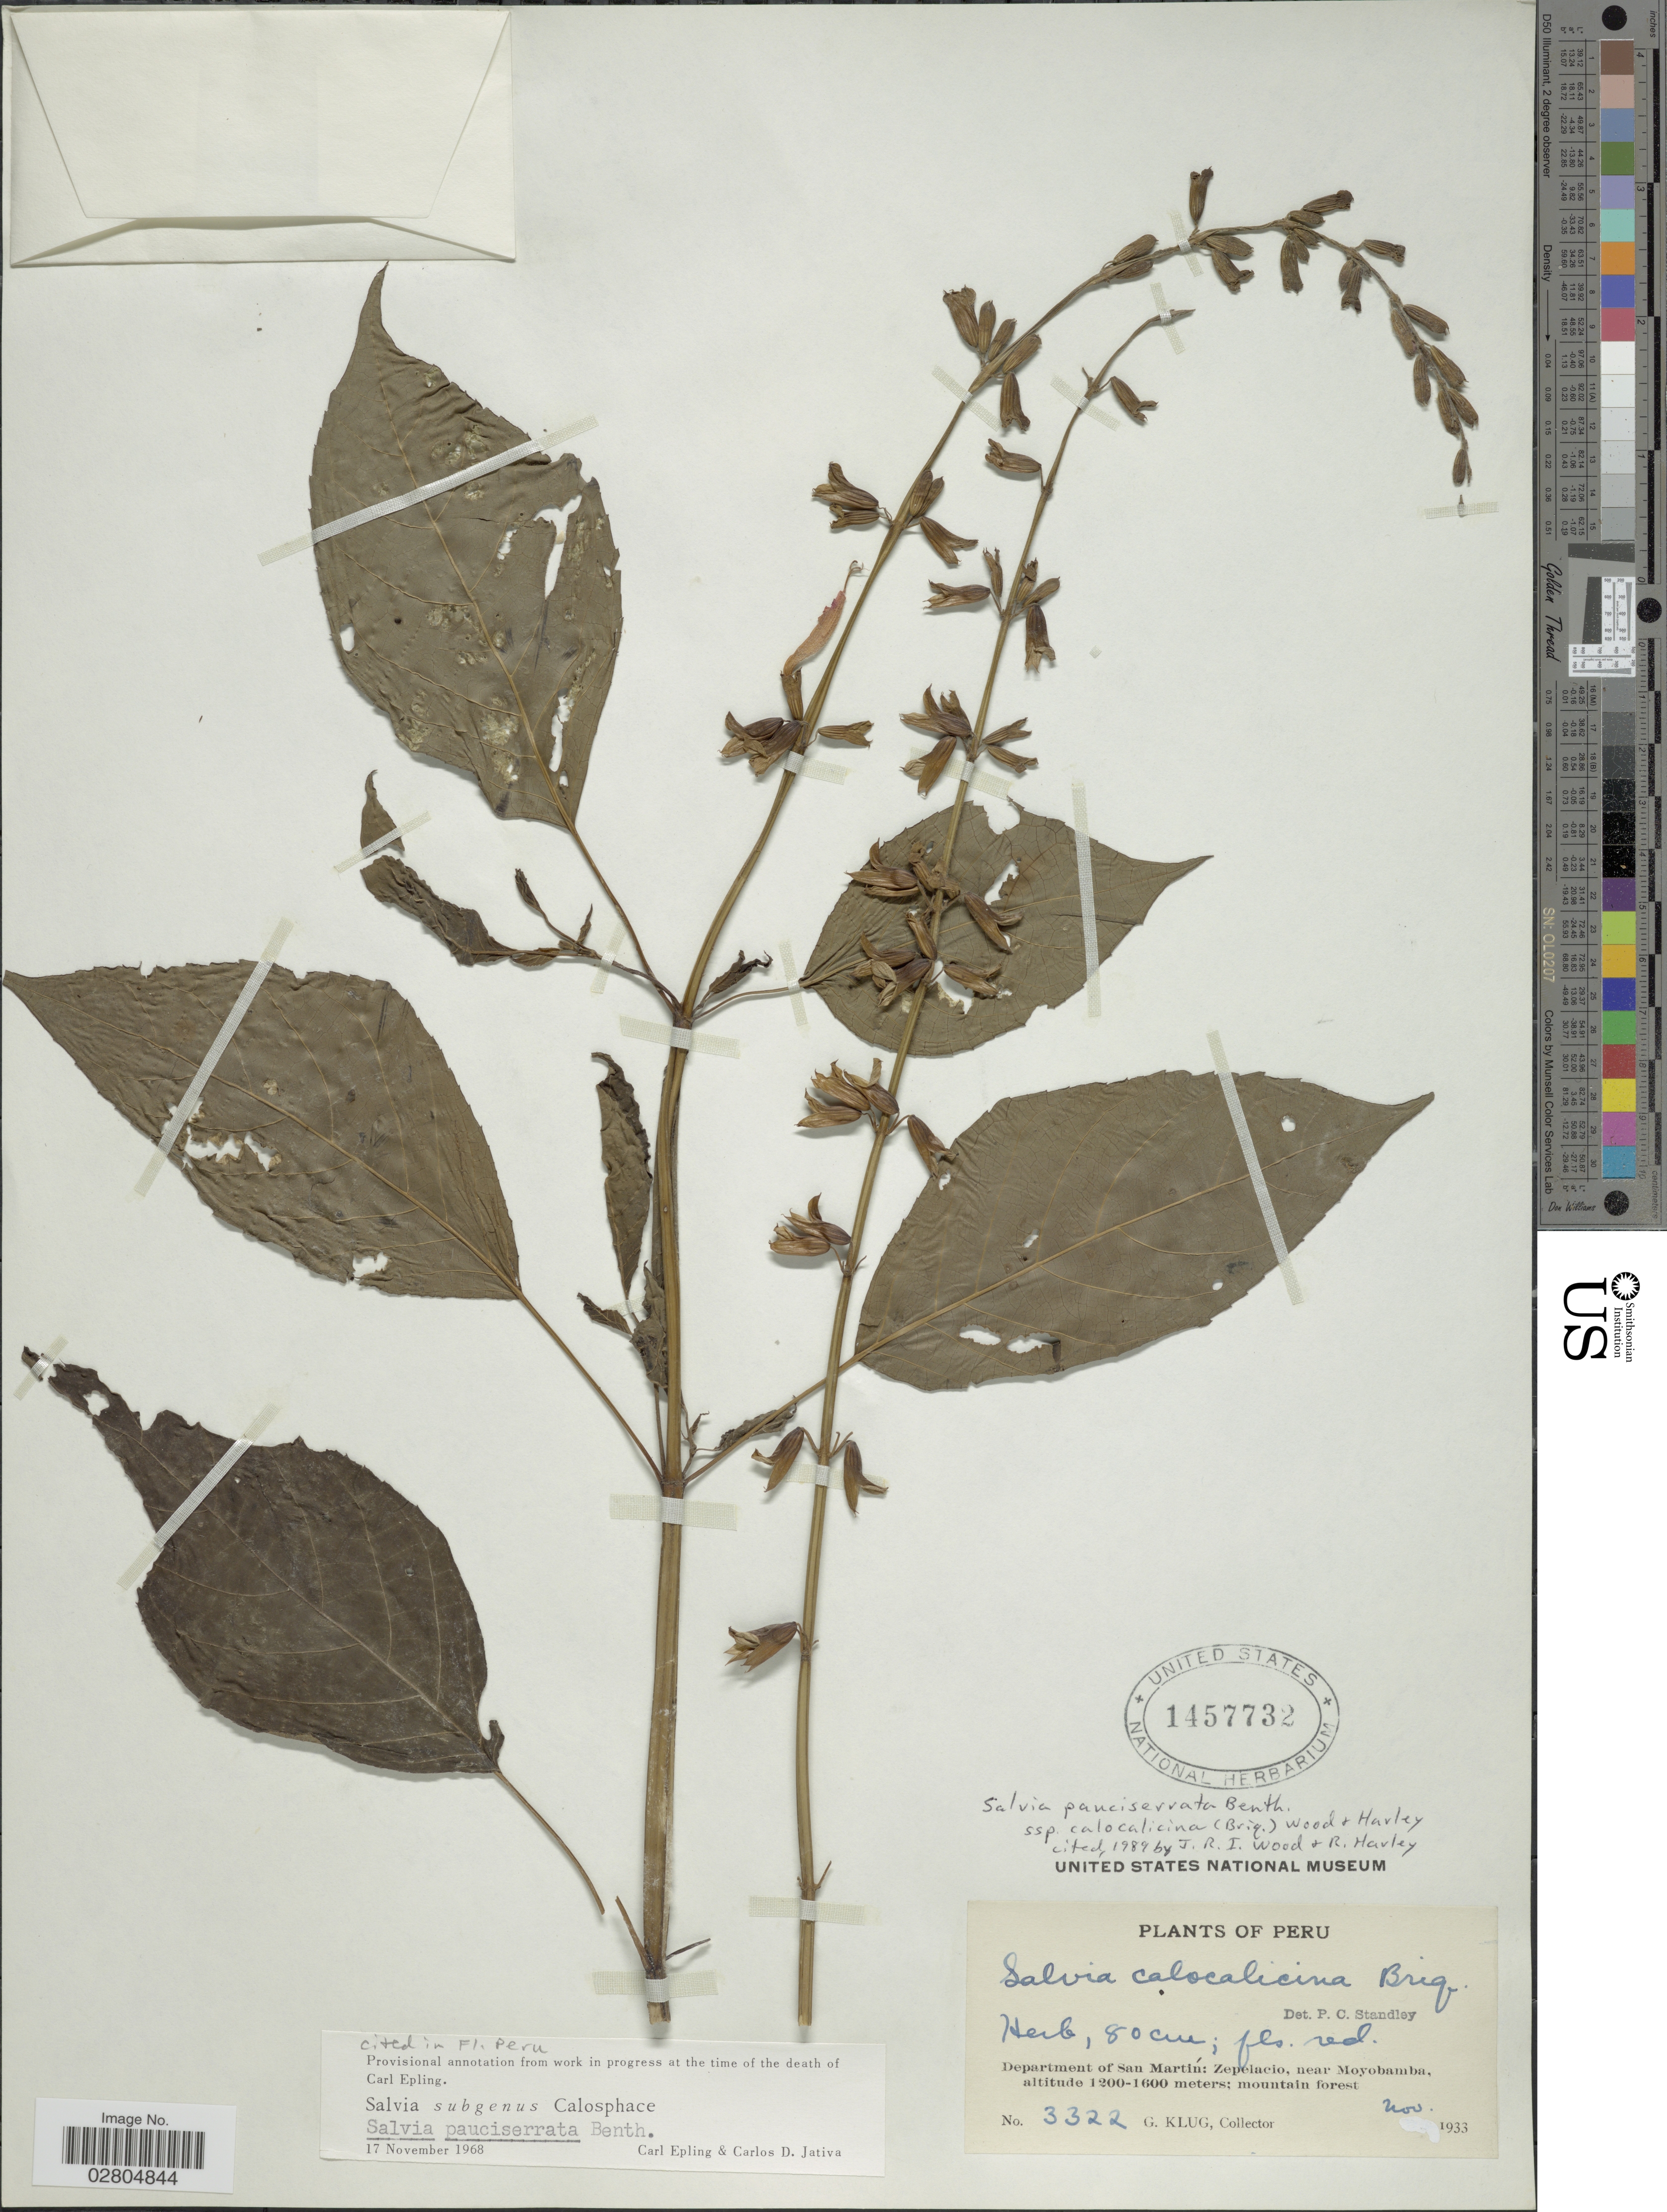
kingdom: Plantae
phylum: Tracheophyta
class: Magnoliopsida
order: Lamiales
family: Lamiaceae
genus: Salvia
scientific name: Salvia paucisserrata subsp. calocalicina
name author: (Briq.) J.R.I. Wood & Harley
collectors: G. Klug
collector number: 3322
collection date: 1933-11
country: Peru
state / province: San Martín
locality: Department of San Martín: Zepelacio, near Moyobamba.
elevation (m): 1200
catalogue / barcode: US 1457732